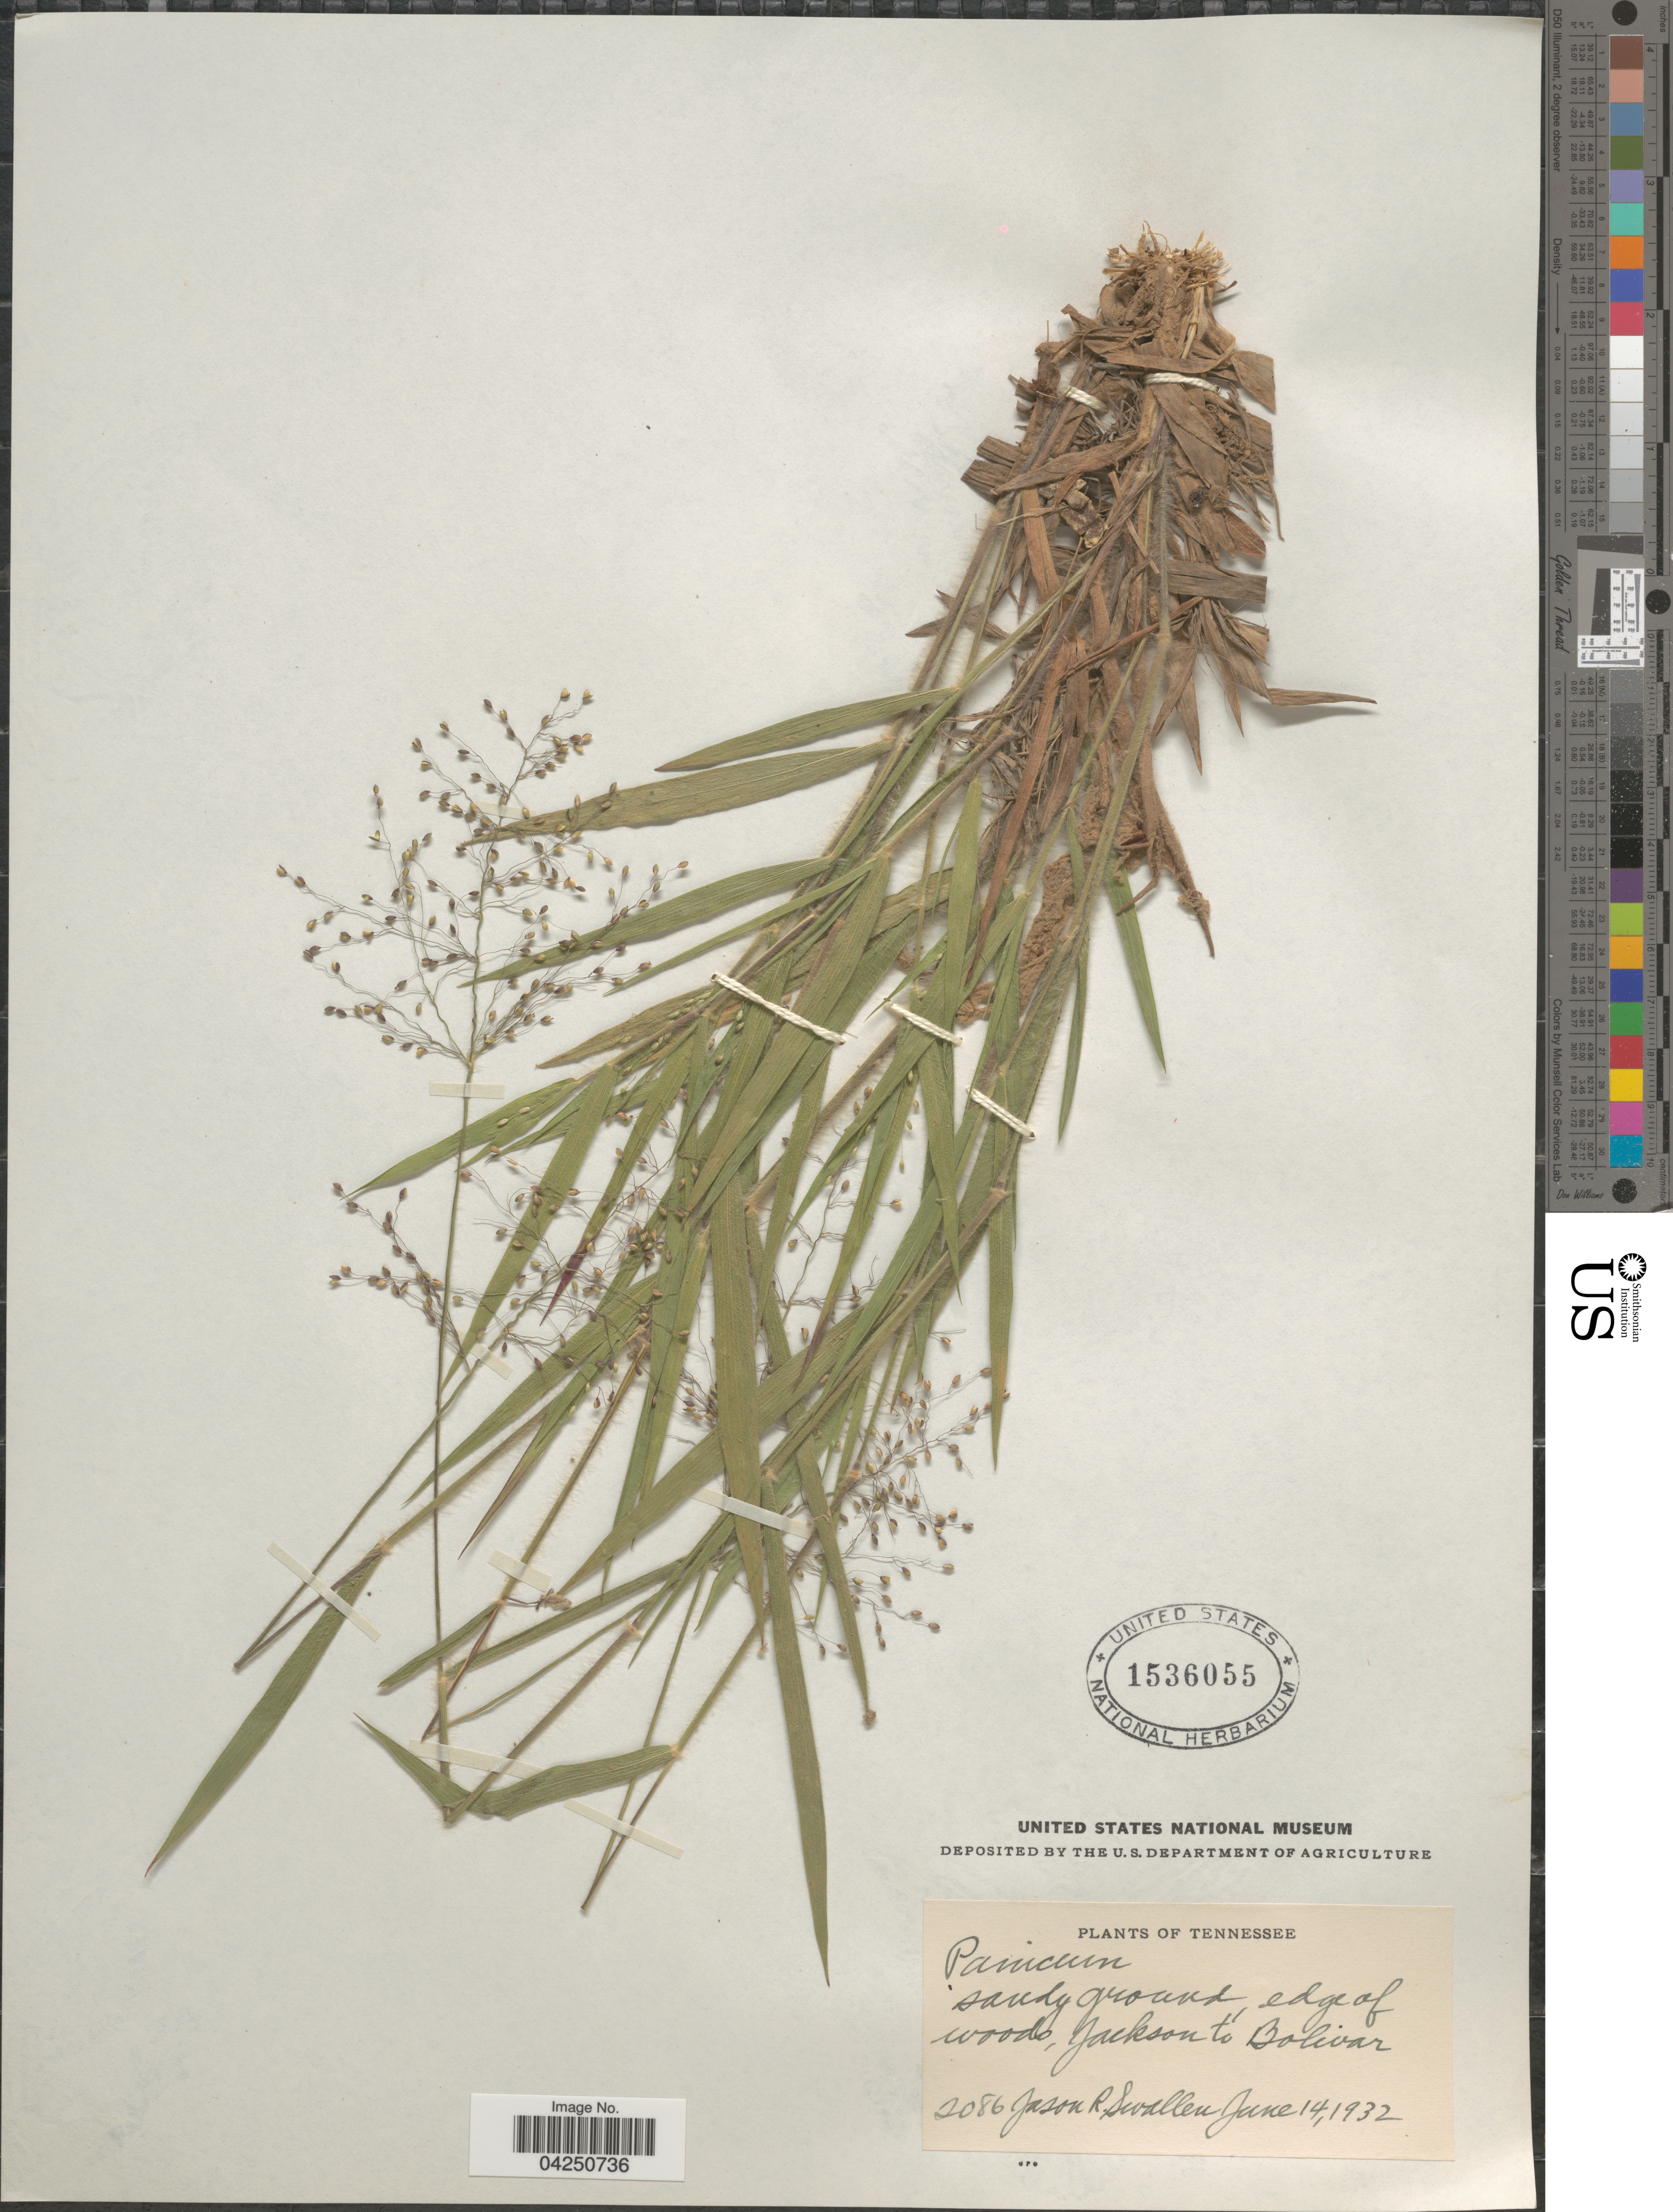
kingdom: Plantae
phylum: Tracheophyta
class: Liliopsida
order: Poales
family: Poaceae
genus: Dichanthelium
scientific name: Dichanthelium acuminatum var. acuminatum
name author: (Sw.) Gould & C.A. Clark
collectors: J. R. Swallen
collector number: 2086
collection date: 1932-06-14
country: United States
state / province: Tennessee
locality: Sandy ground, edge of woods, Jackson to Bolivar.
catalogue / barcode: US 1536055